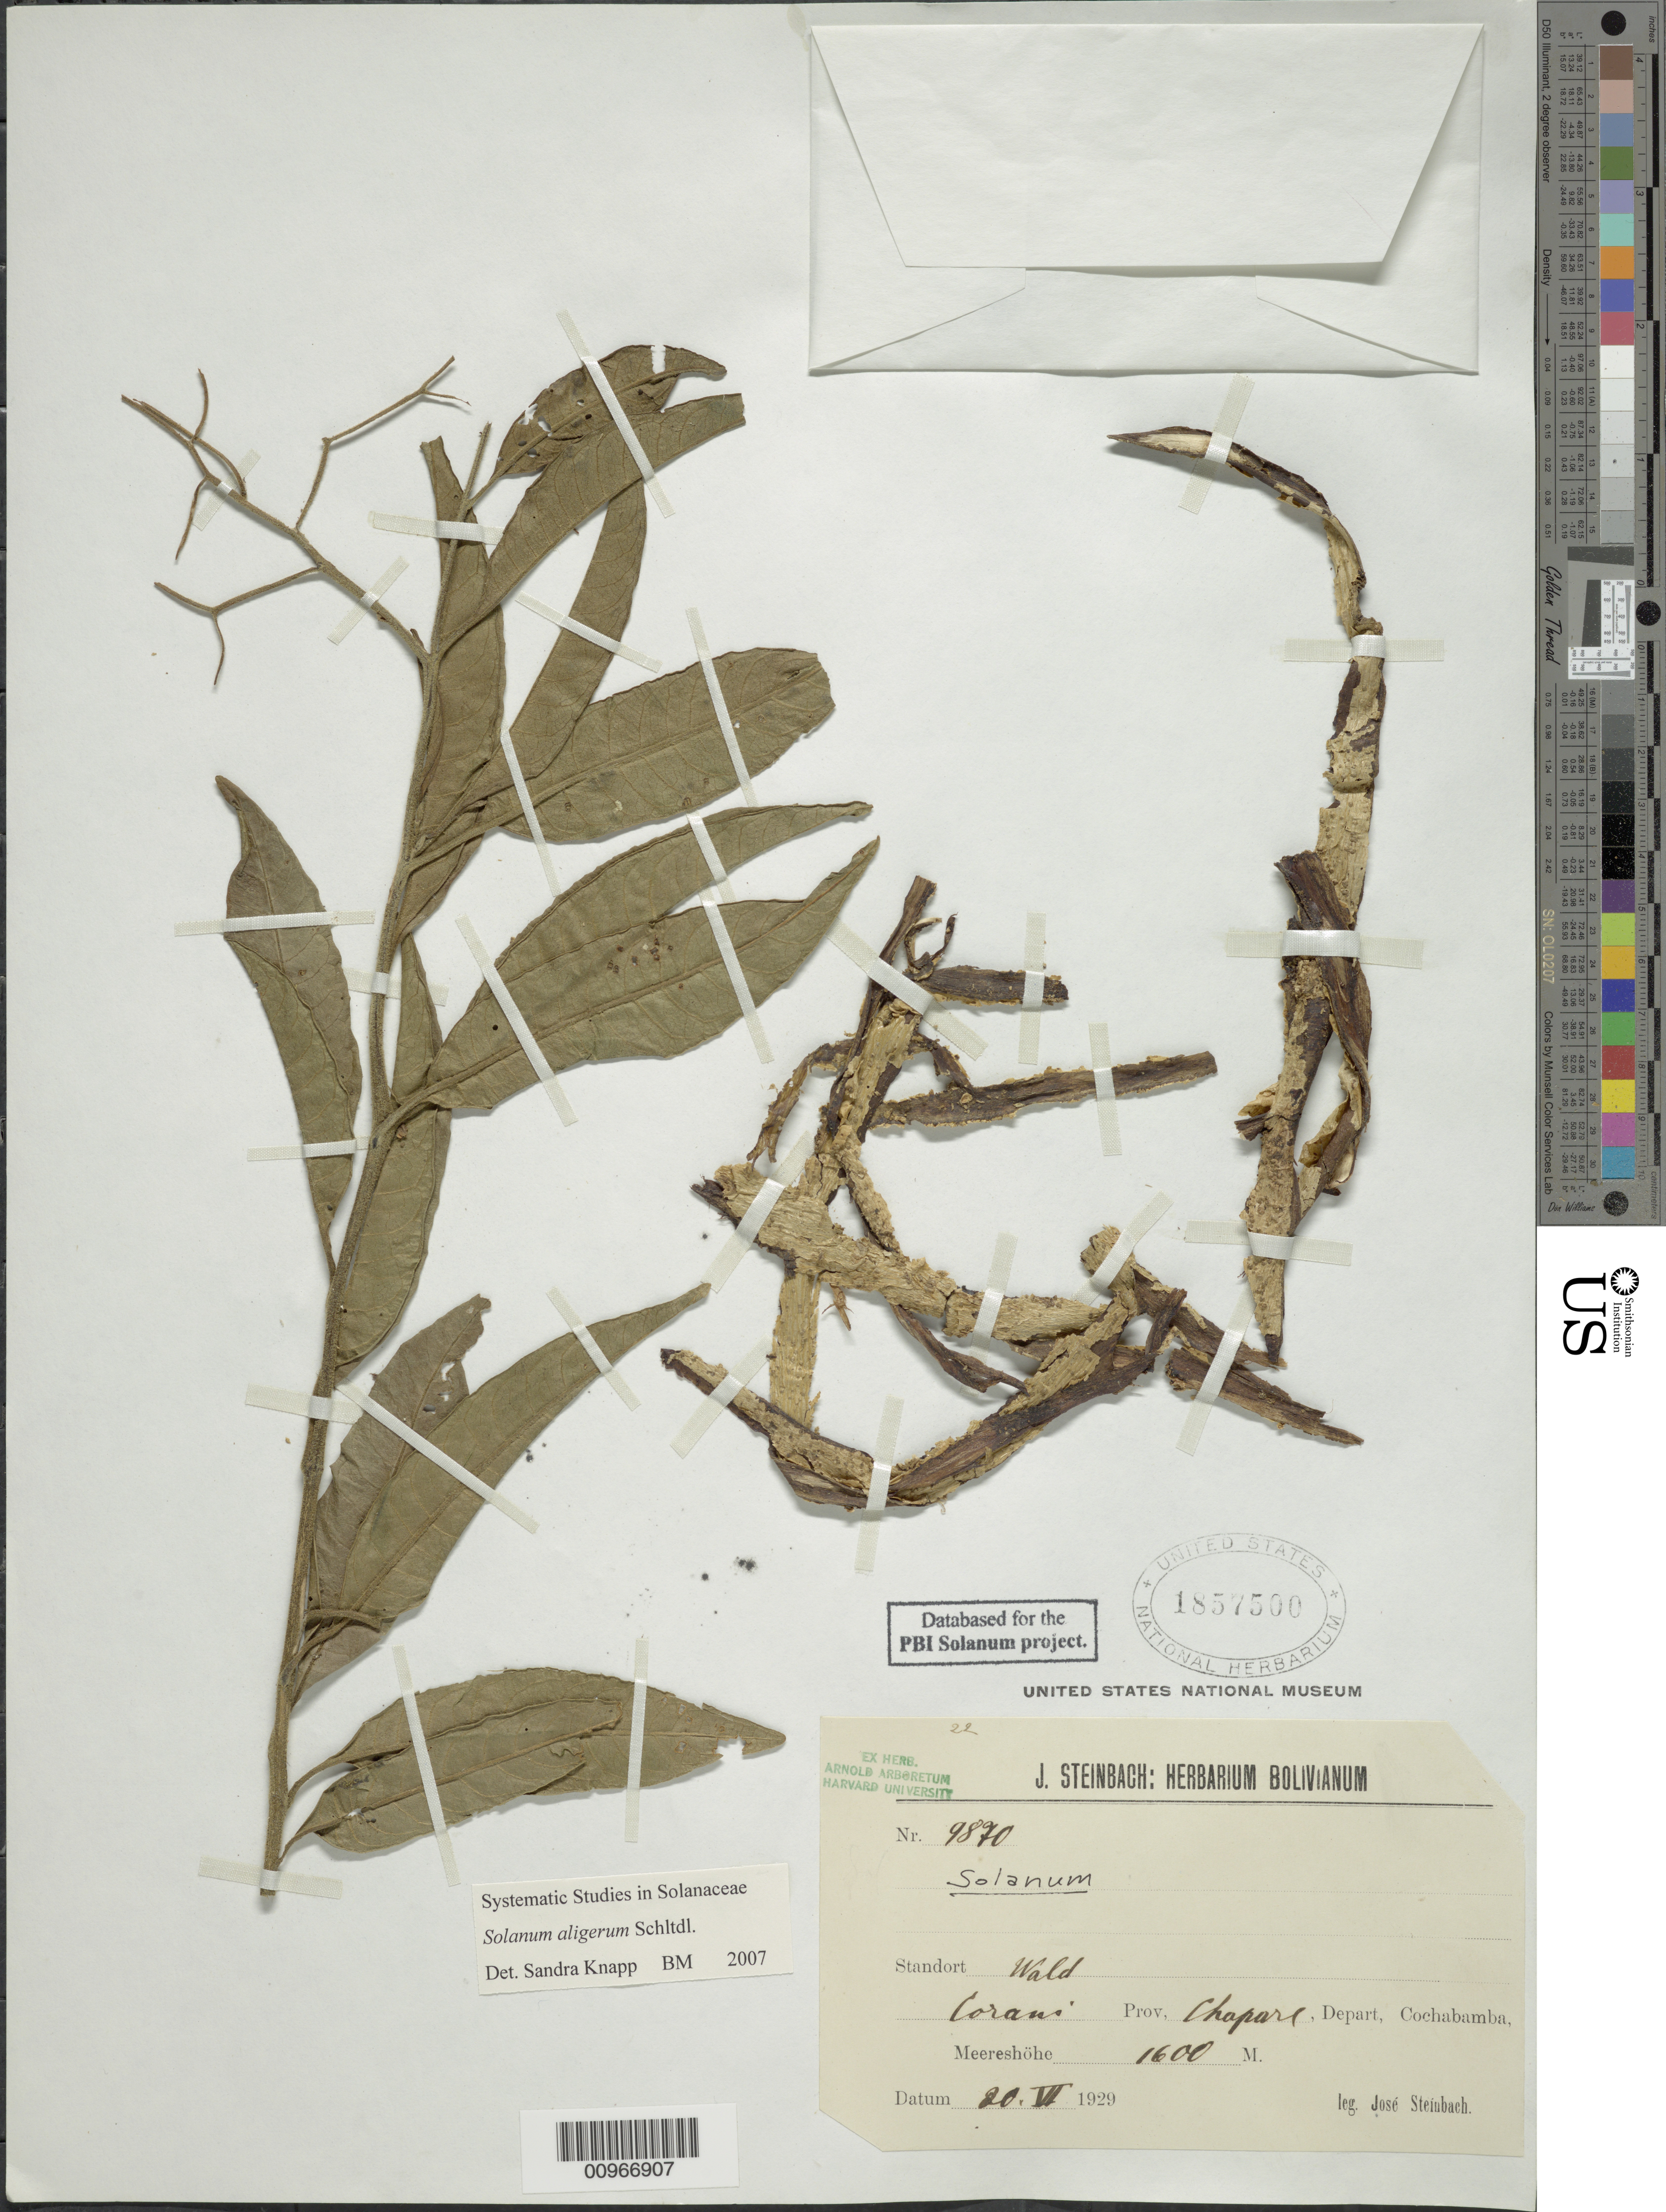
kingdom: Plantae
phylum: Tracheophyta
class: Magnoliopsida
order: Solanales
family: Solanaceae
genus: Solanum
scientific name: Solanum aligerum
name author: Schltdl.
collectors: J. Steinbach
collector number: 9870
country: Bolivia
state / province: Cochabamba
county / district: Chaparé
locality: Corani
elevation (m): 1600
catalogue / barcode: US 1857500